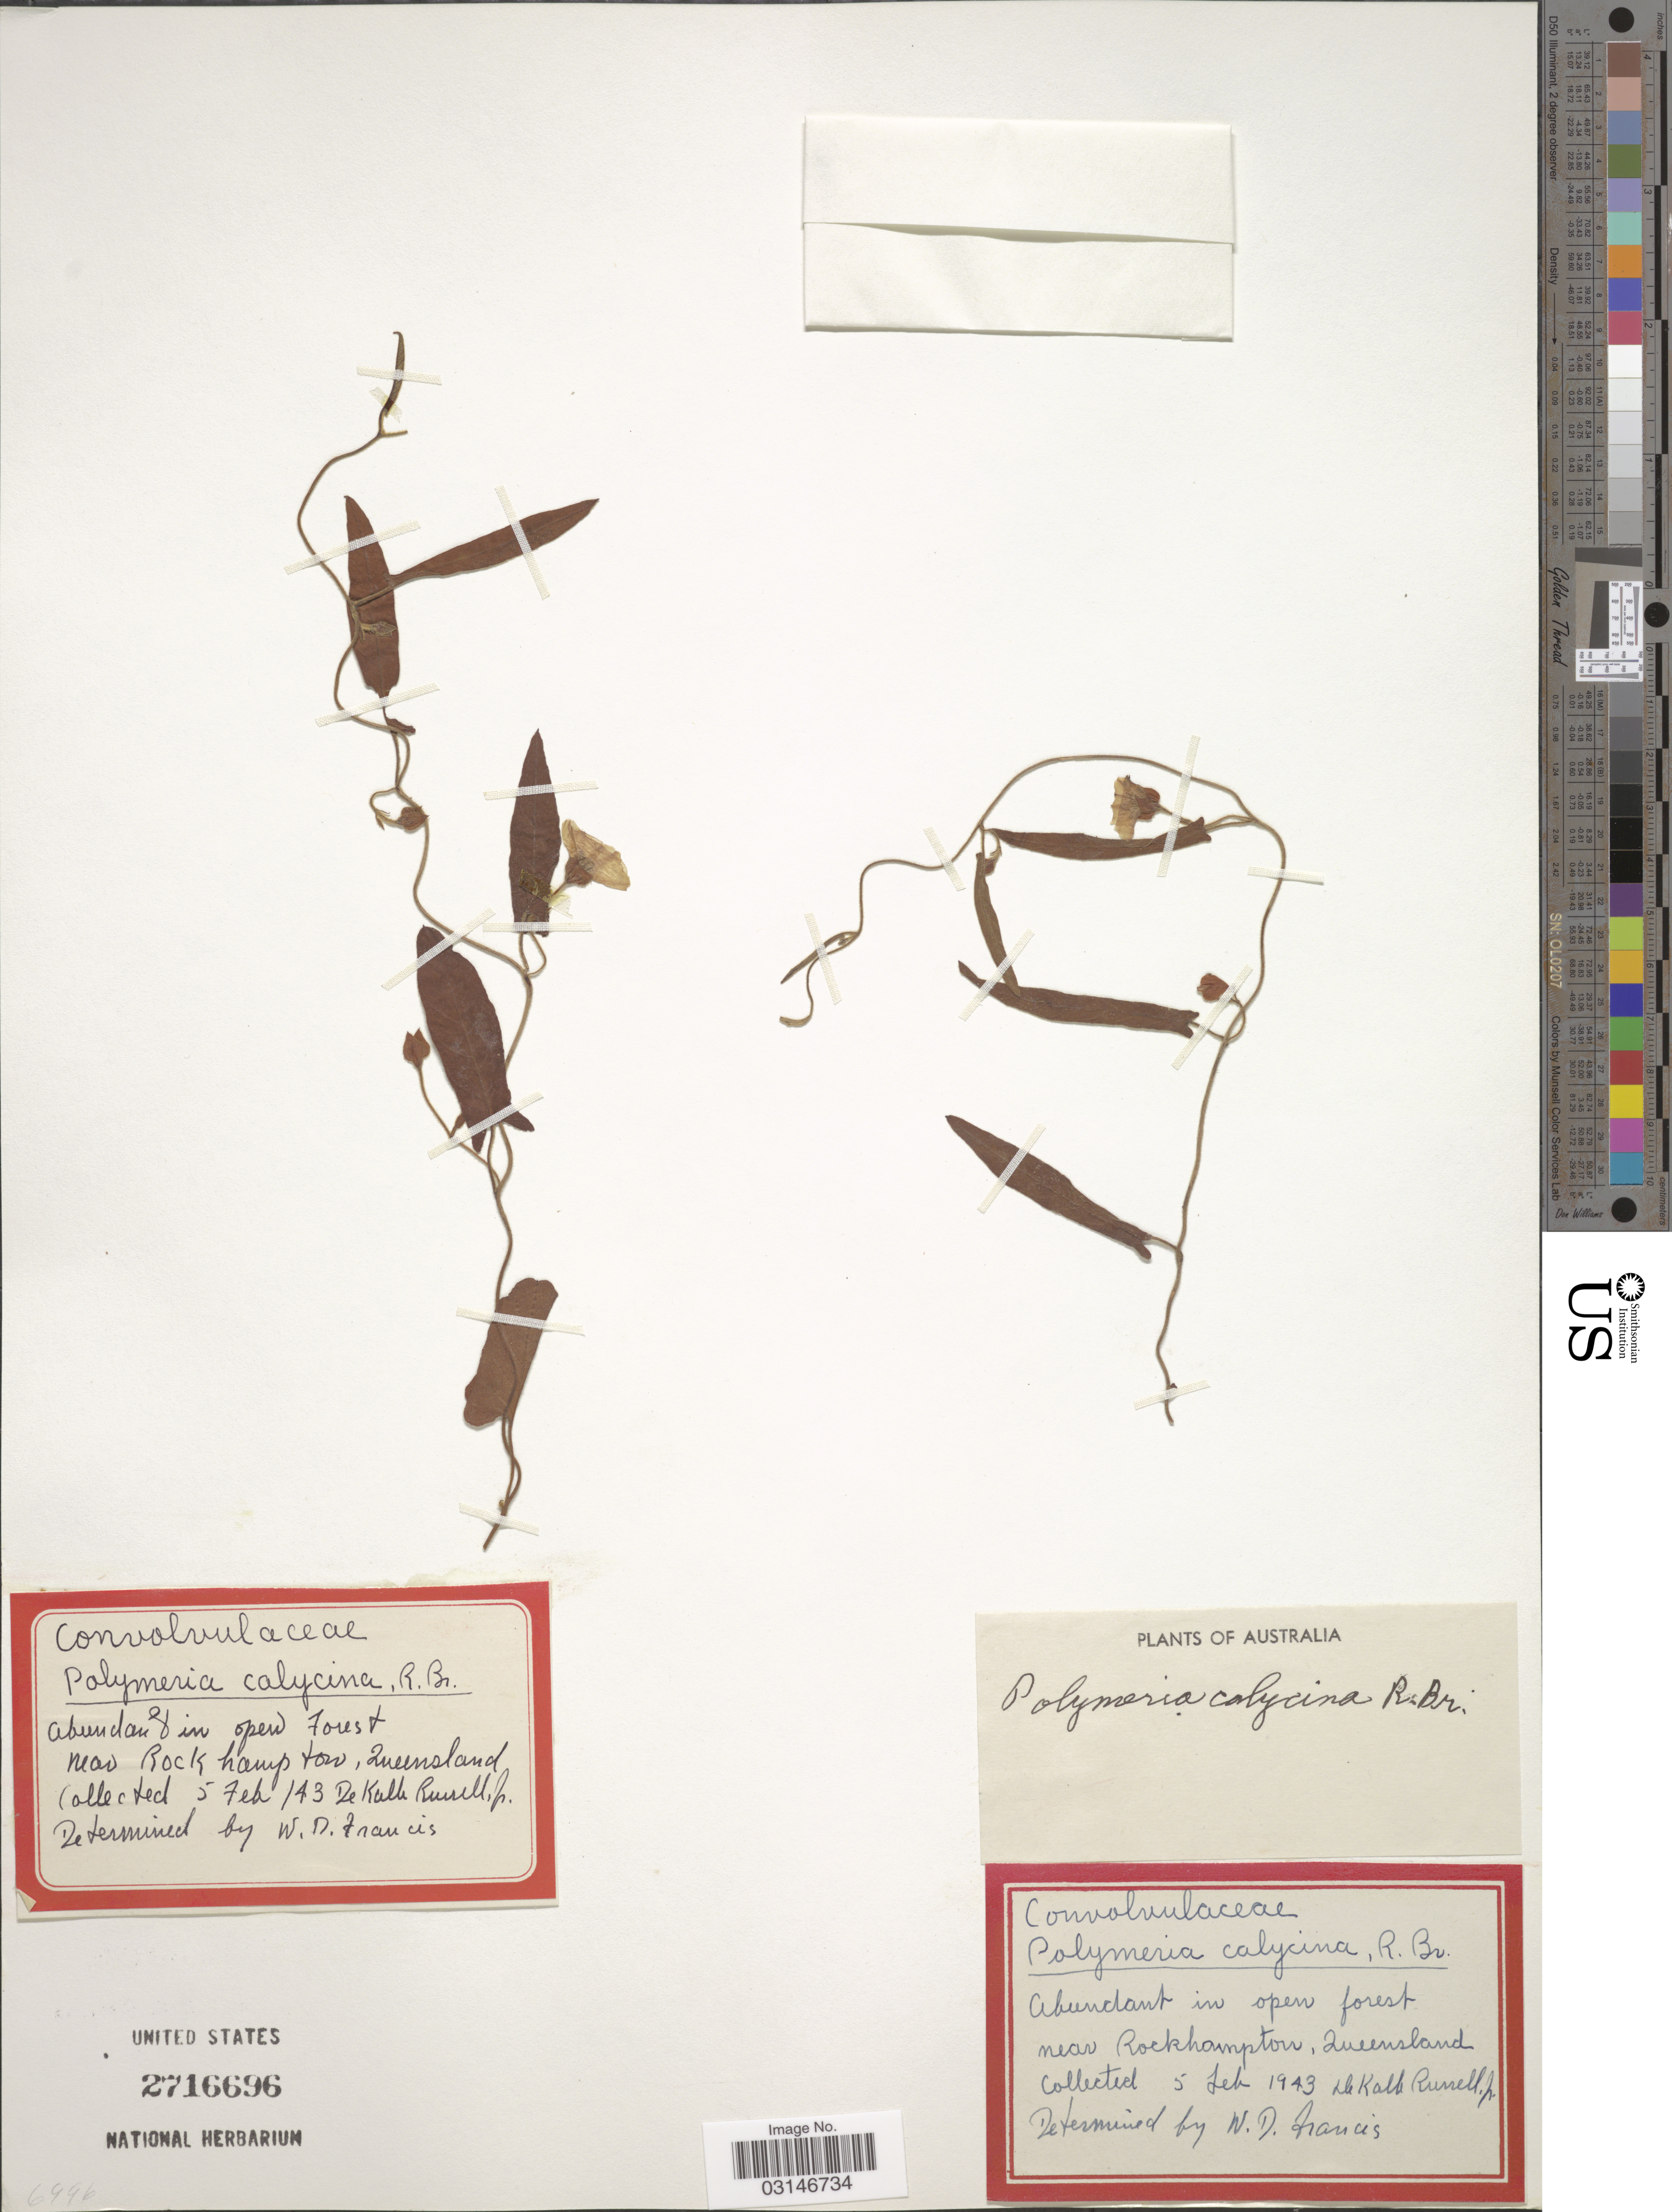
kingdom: Plantae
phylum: Tracheophyta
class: Magnoliopsida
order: Solanales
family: Convolvulaceae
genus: Polymeria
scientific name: Polymeria calycina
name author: R. Br.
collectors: D. K. Russell Jr.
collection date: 1943-02-05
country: Australia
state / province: Queensland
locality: In open forest near Rockhampton.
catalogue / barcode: US 2716696